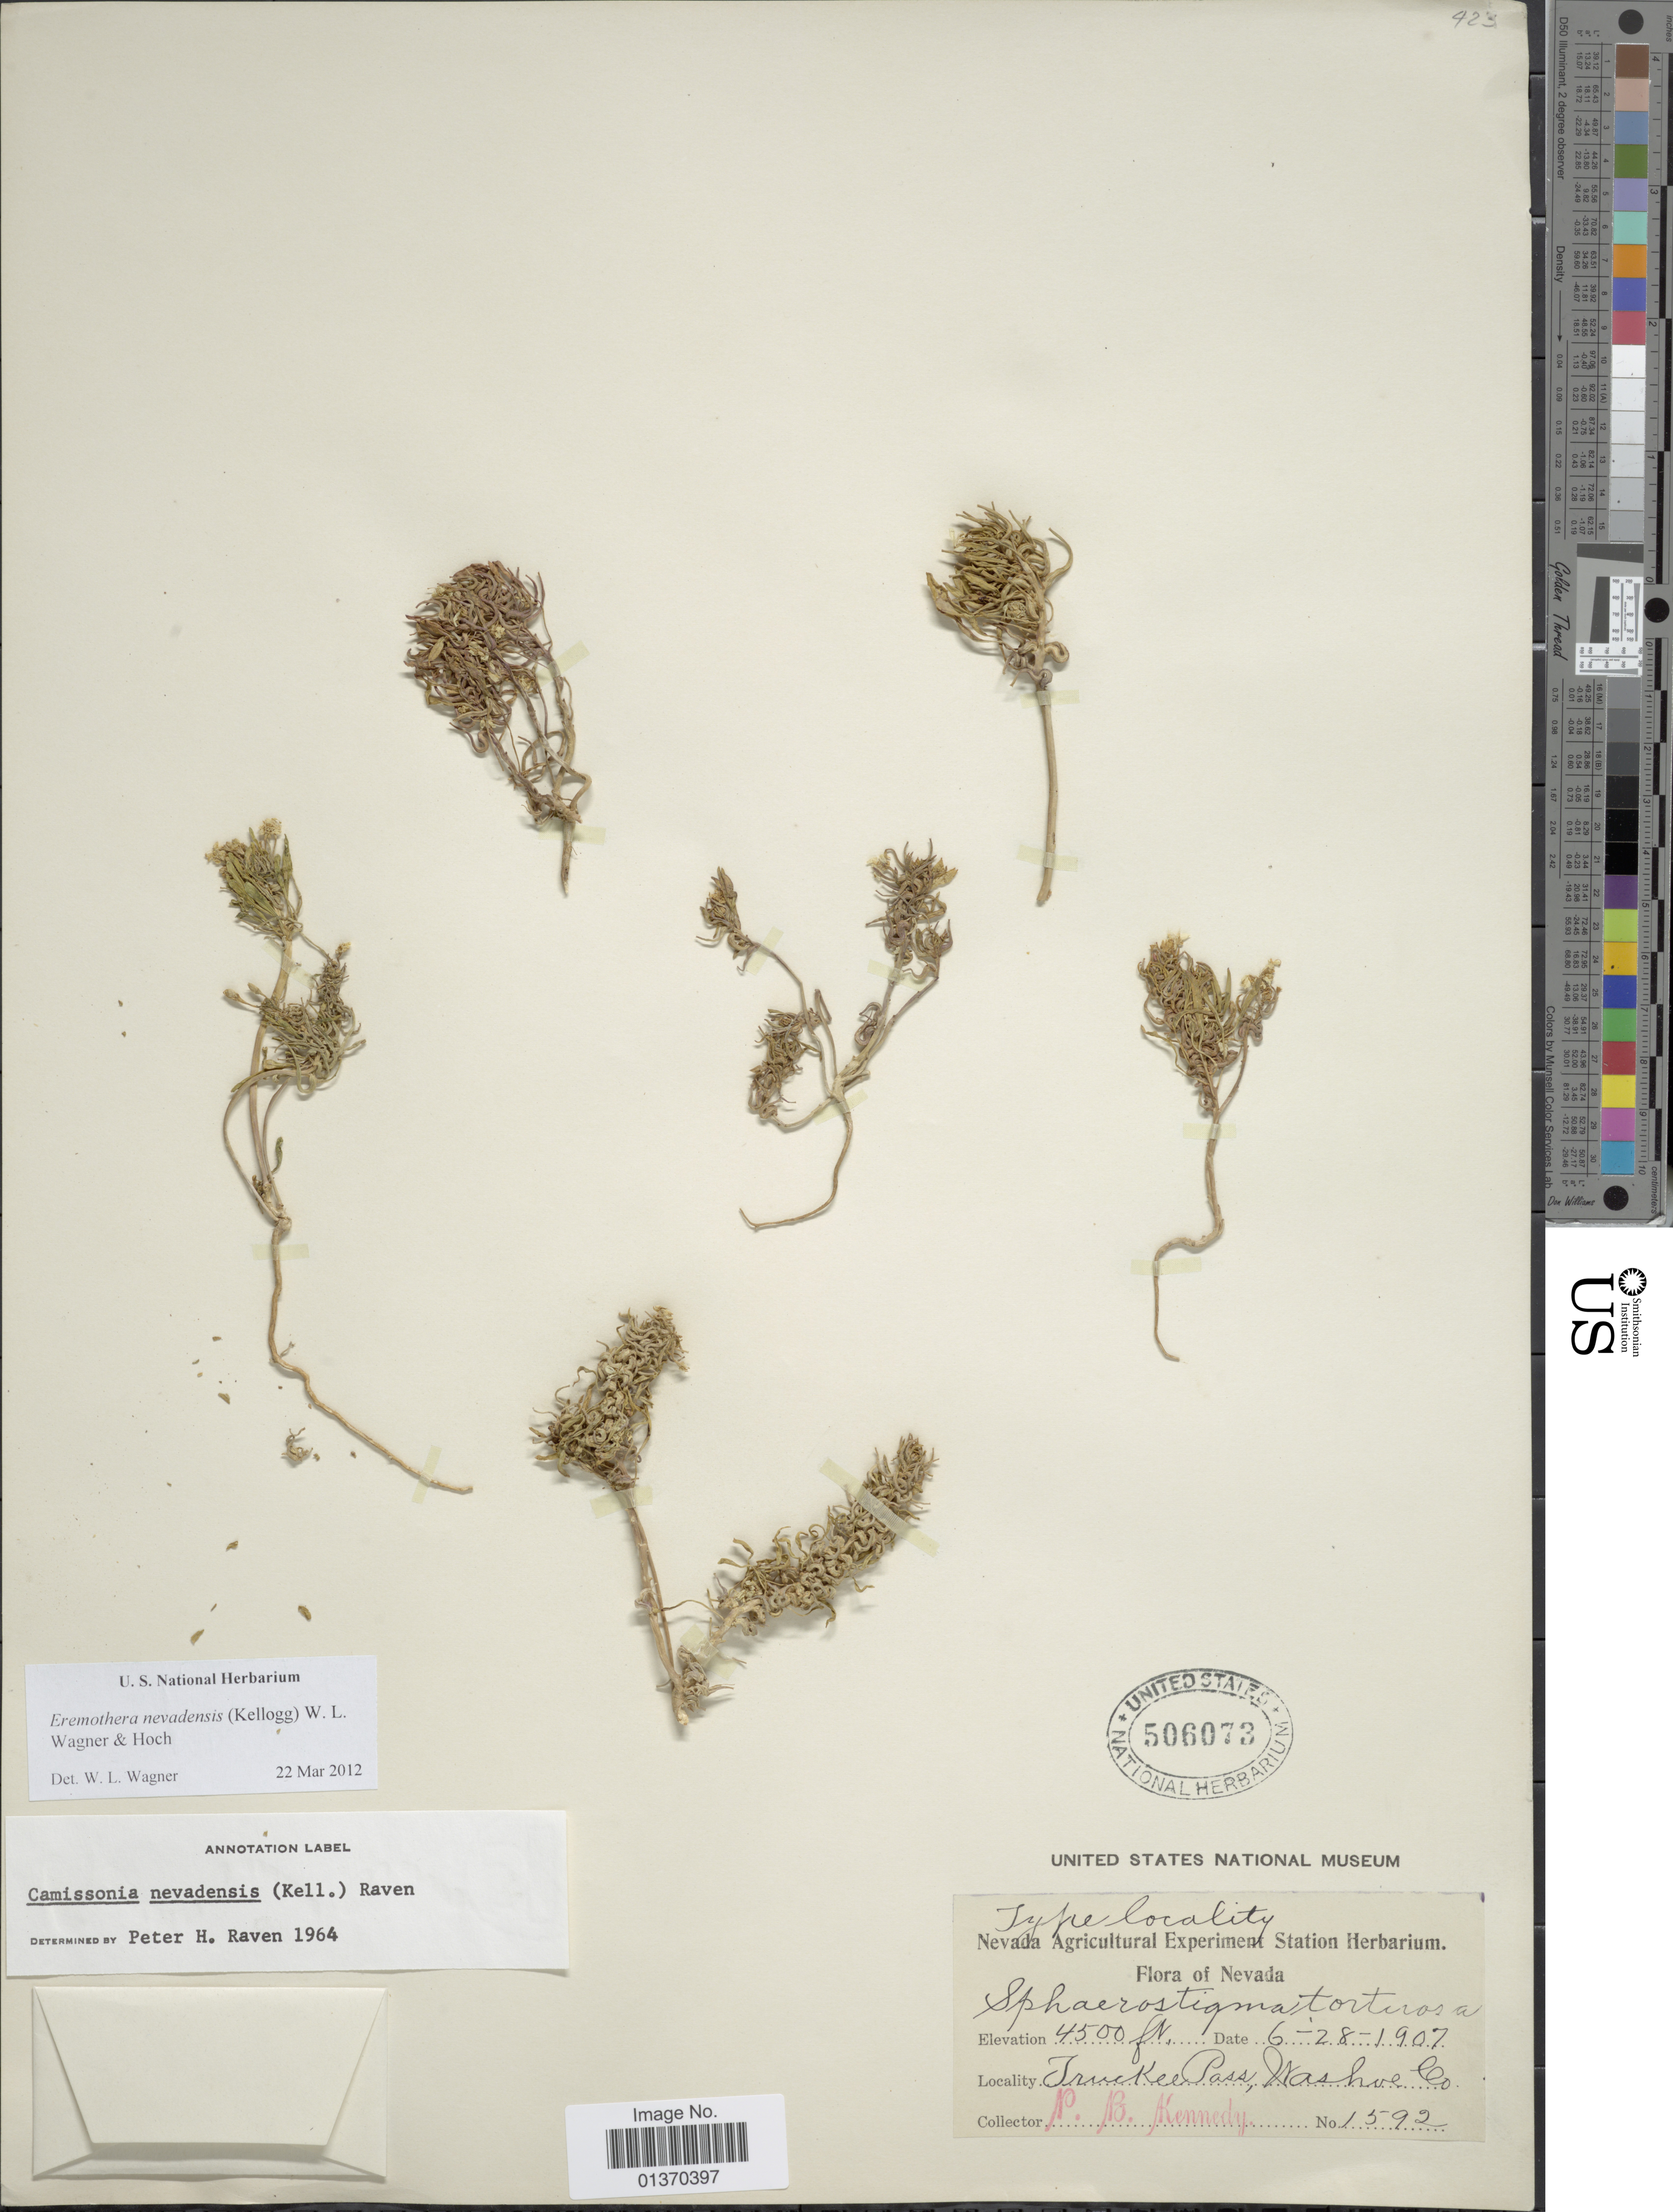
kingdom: Plantae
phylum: Tracheophyta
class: Magnoliopsida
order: Myrtales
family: Onagraceae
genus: Eremothera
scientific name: Eremothera nevadensis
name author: (Kellogg) W.L. Wagner & Hoch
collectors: P. B. Kennedy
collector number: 1592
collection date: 1907-06-28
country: United States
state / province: Nevada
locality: Truckee Pass, Washoe Co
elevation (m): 1372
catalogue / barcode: US 506073